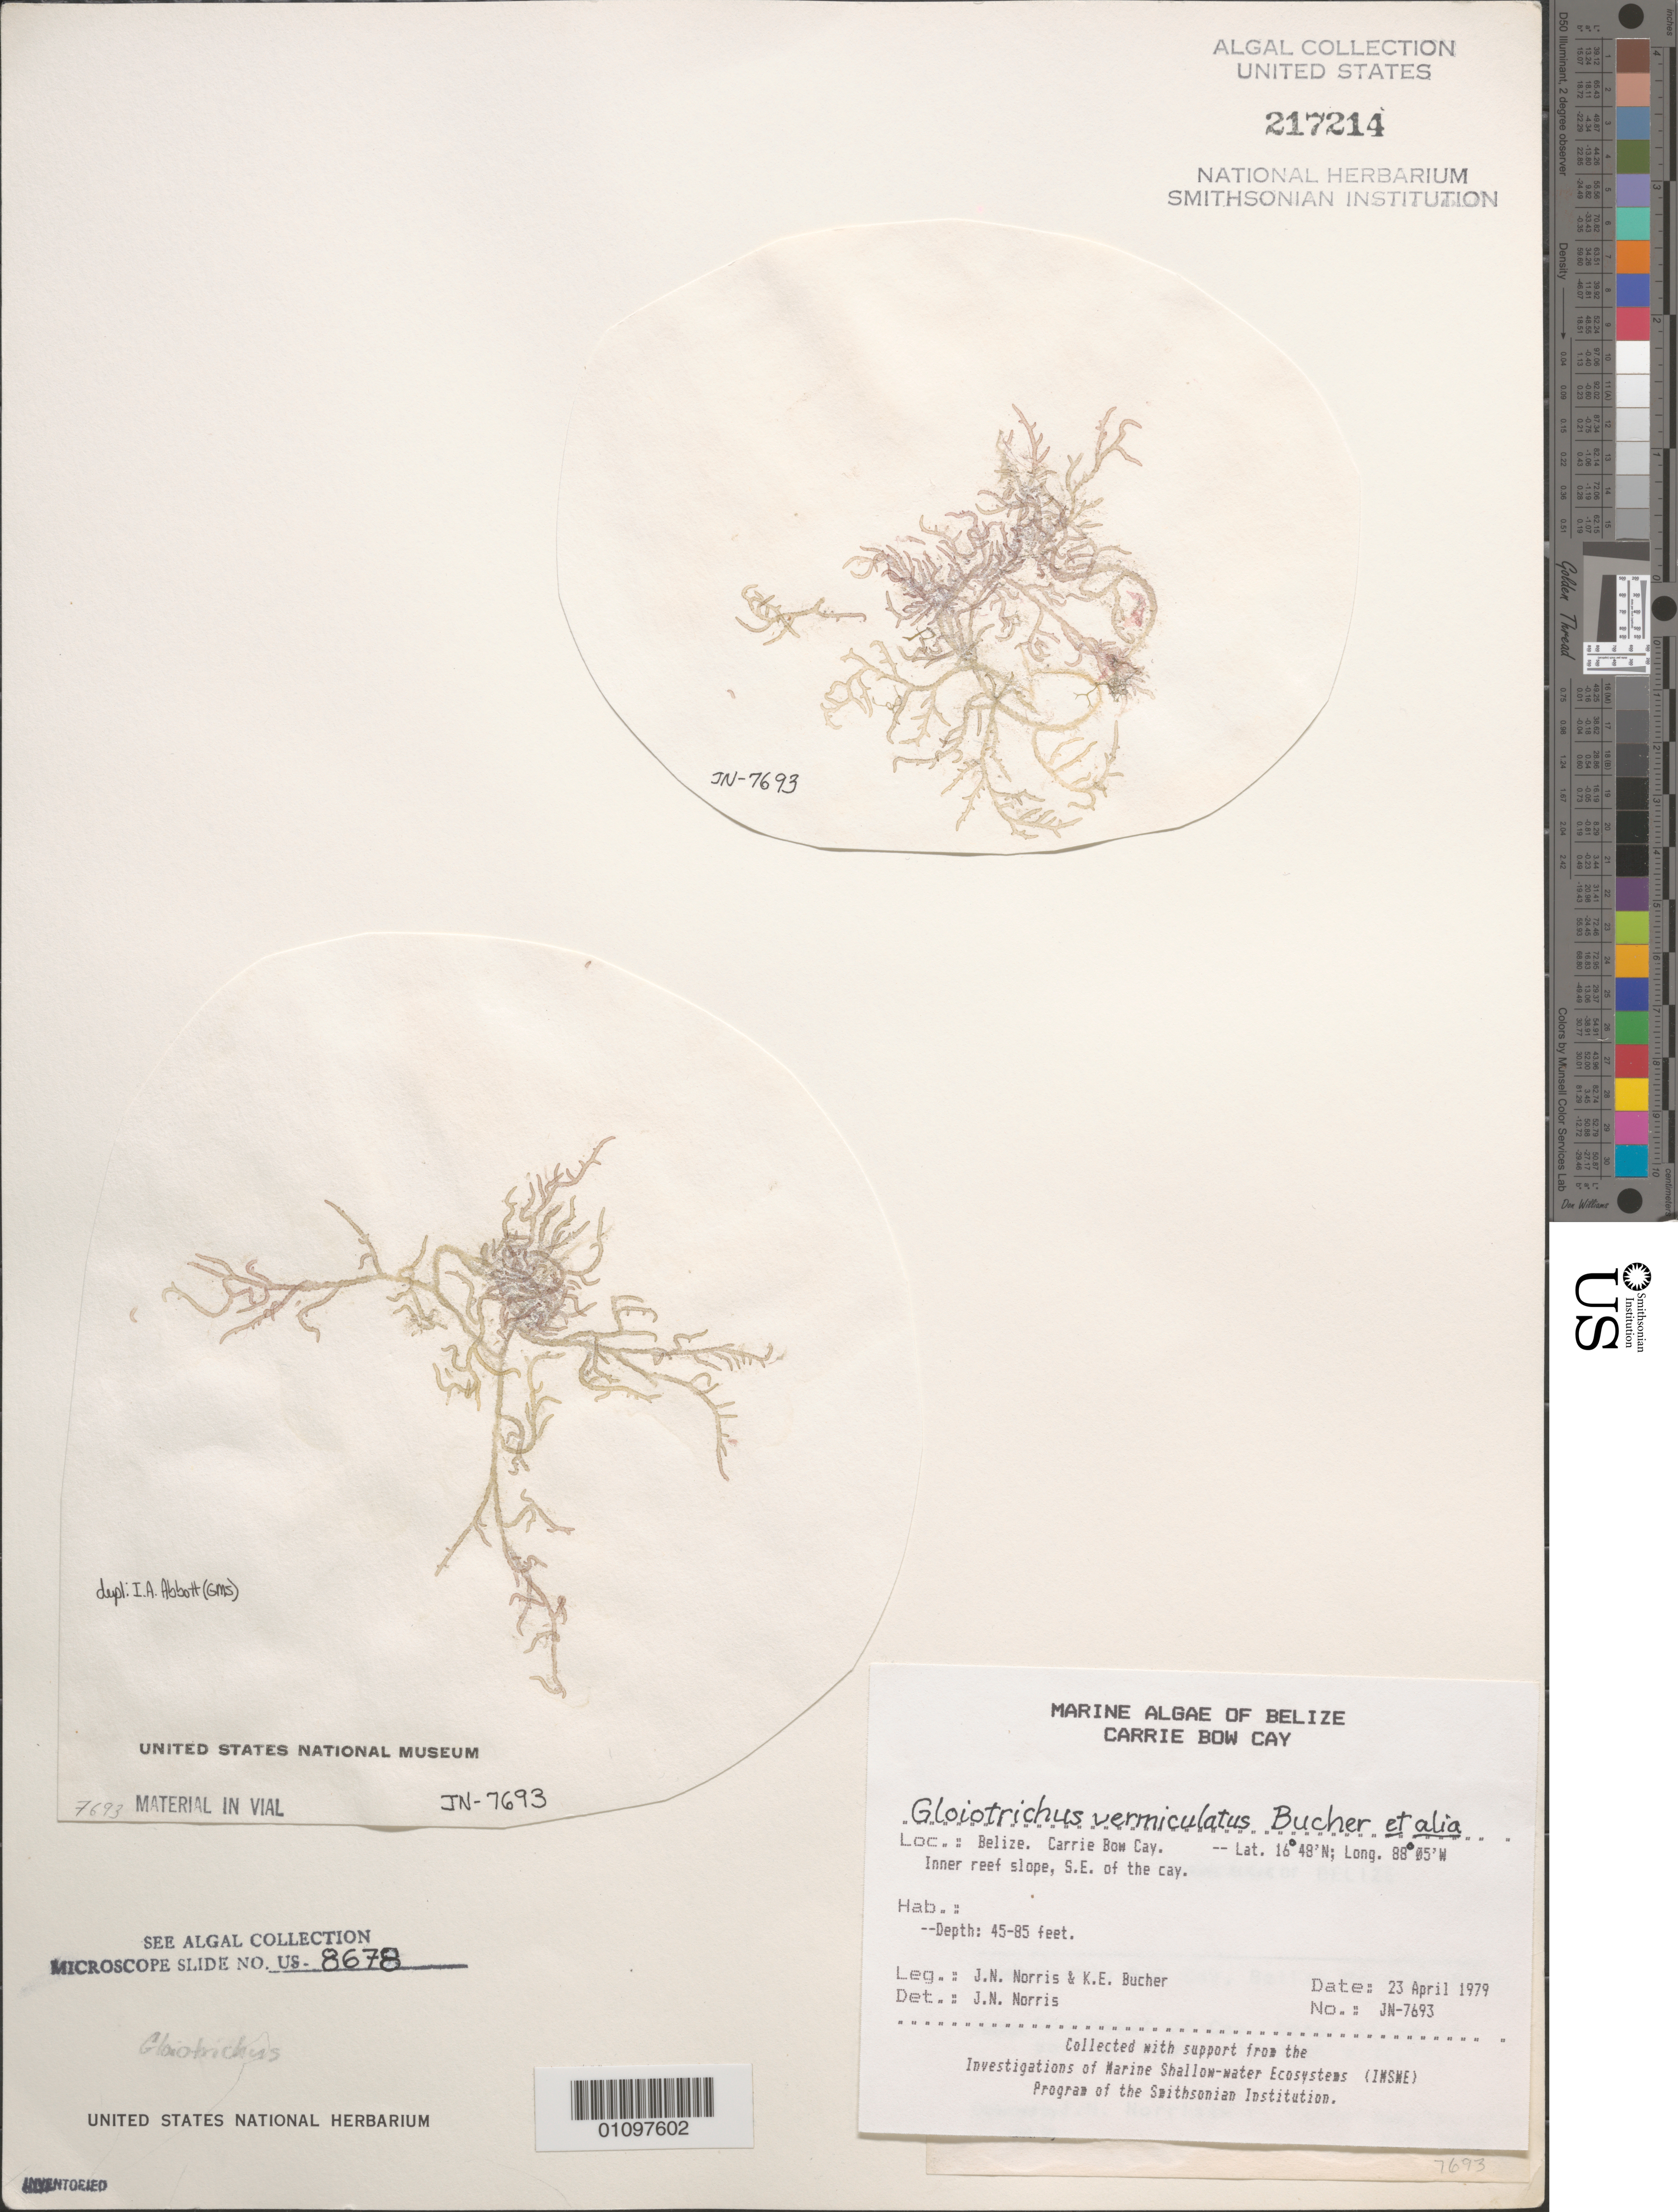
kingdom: Plantae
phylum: Rhodophyta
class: Florideophyceae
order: Nemaliales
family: Liagoraceae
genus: Gloiotrichus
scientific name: Gloiotrichus vermiculatus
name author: K.E. Bucher et al.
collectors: J. N. Norris & K. E. Bucher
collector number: JN-7693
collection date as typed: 23 Apr 1979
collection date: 1979-04-23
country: Belize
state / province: Stann Creek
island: Carrie Bow Cay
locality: Southeast of Carrie Bow Cay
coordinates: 16 48'N, 88 05'W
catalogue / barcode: US 217214